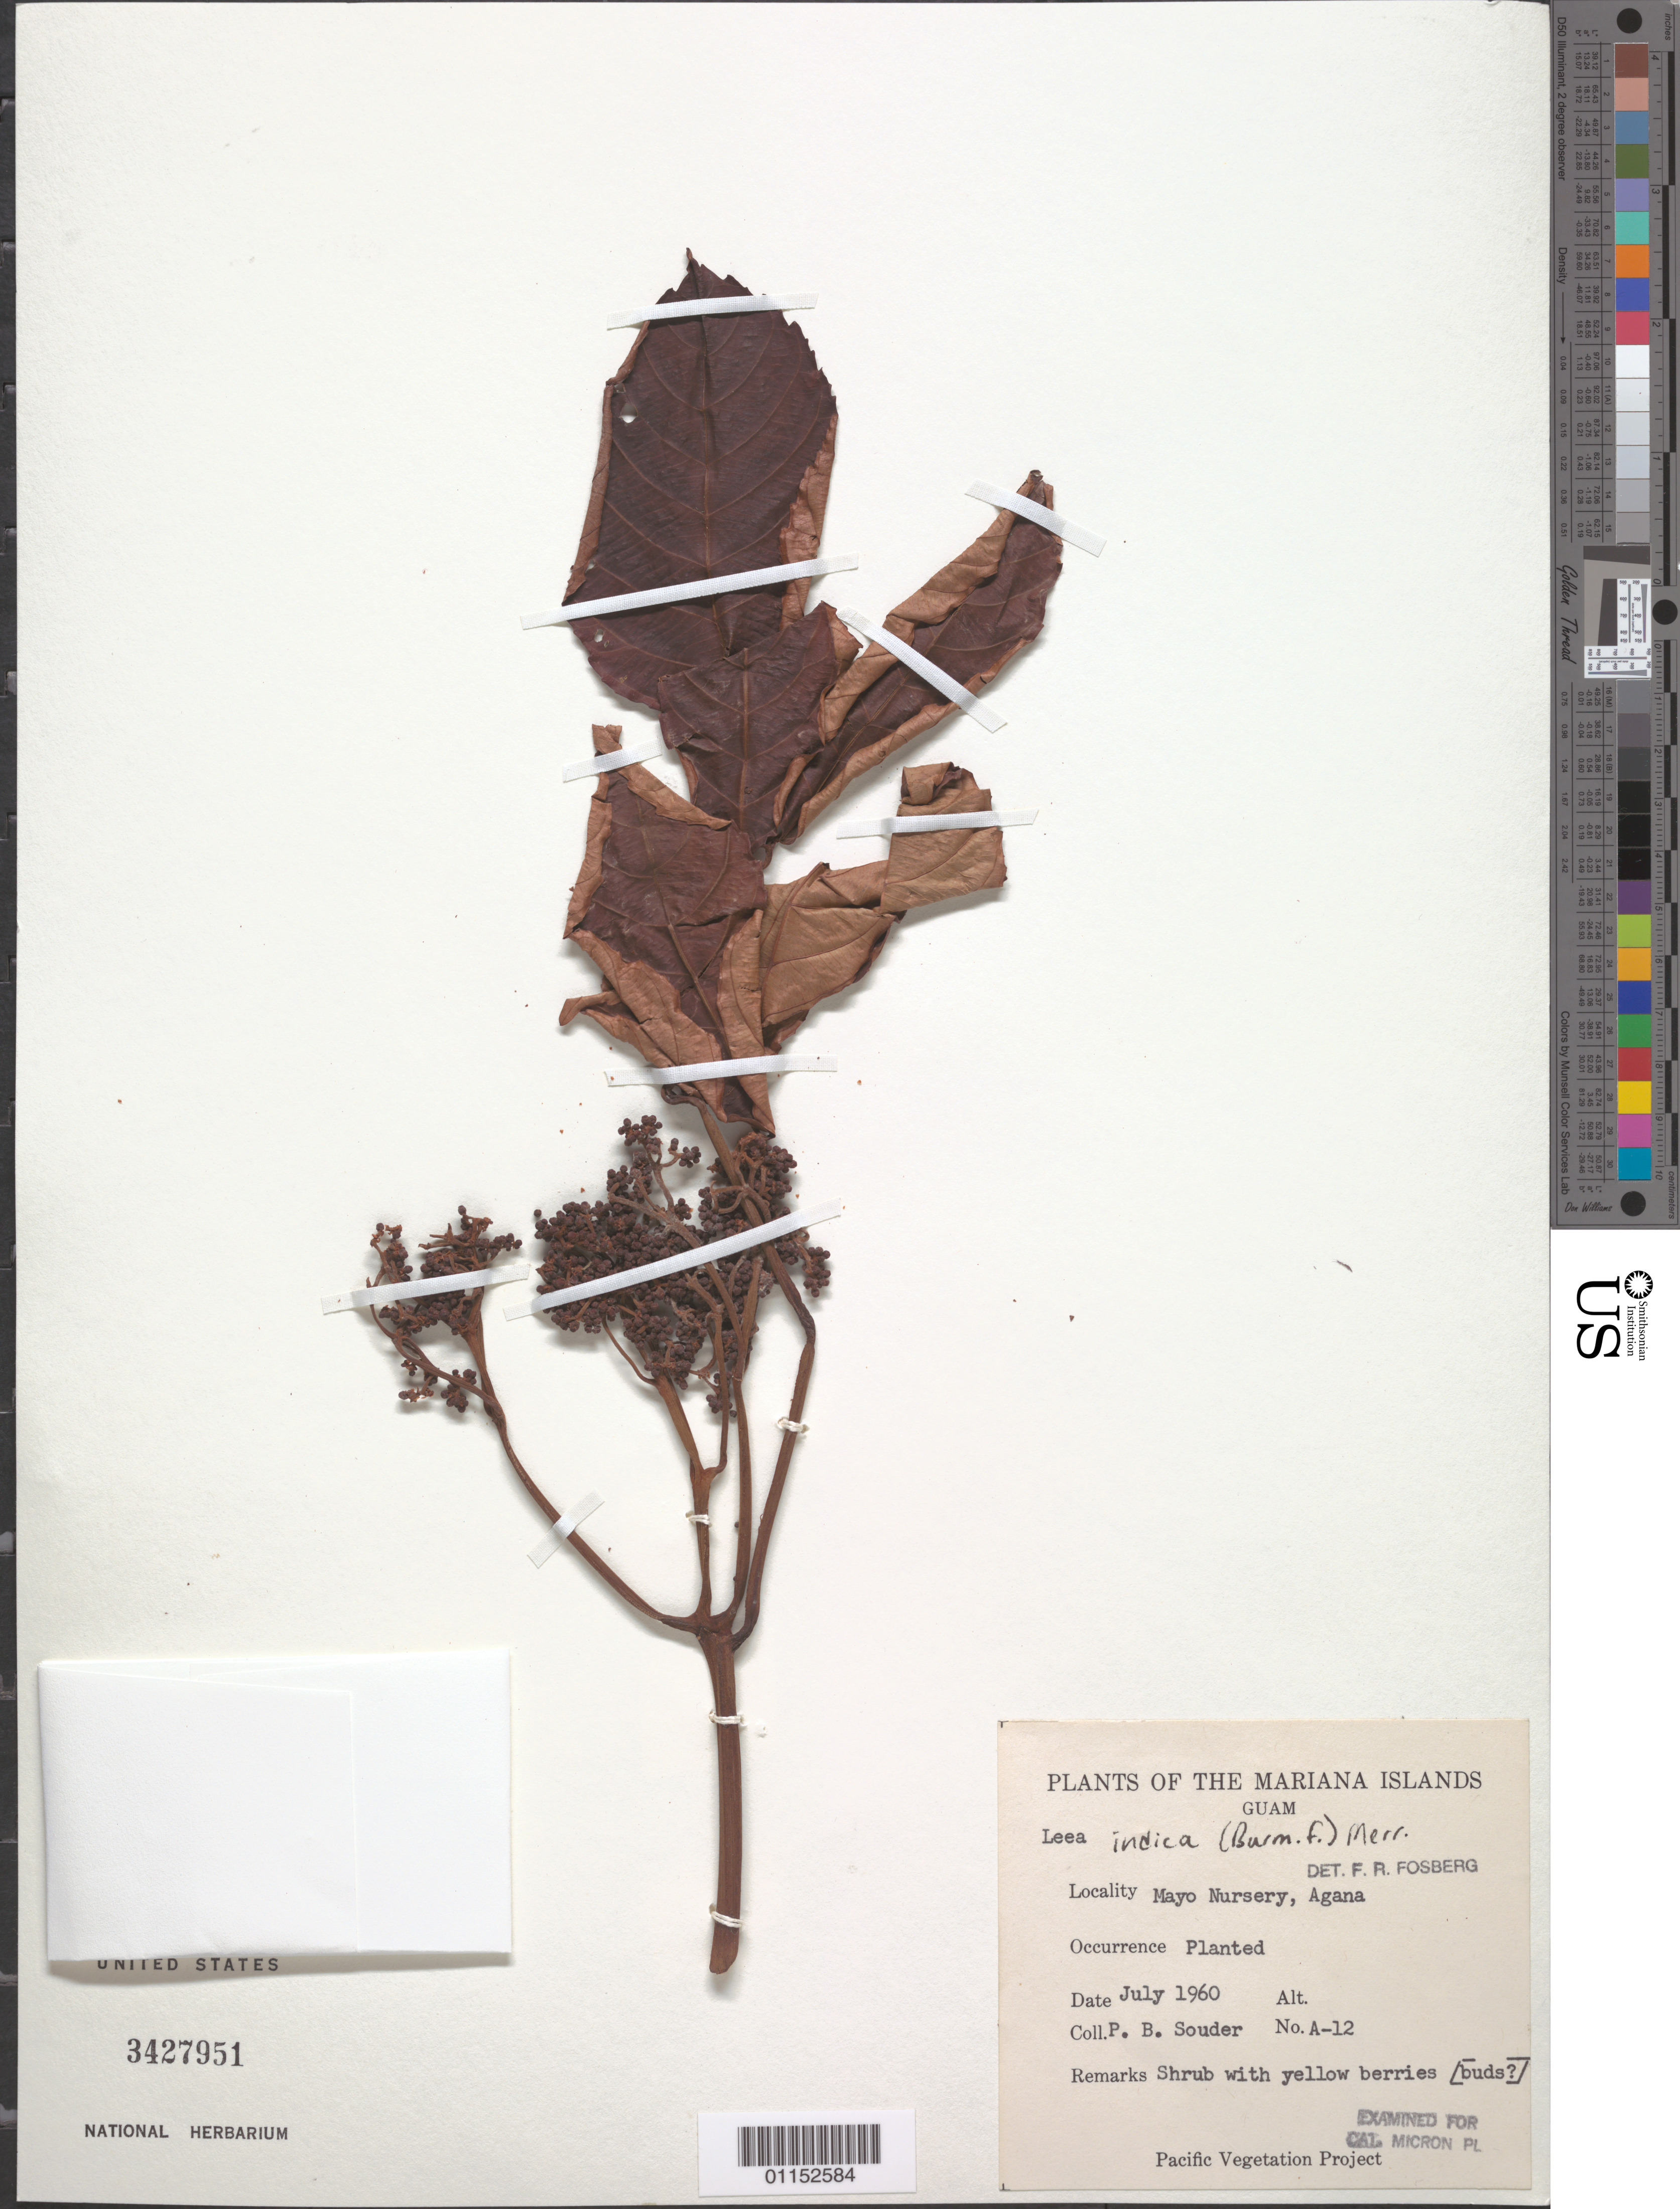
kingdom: Plantae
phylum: Tracheophyta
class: Magnoliopsida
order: Vitales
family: Vitaceae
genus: Leea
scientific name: Leea guineensis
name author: G. Don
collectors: P. Souder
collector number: A 12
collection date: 1960-07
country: Guam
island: Guam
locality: Mayo Nursery, Agana.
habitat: Planted. Shrub.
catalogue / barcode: US 3427951